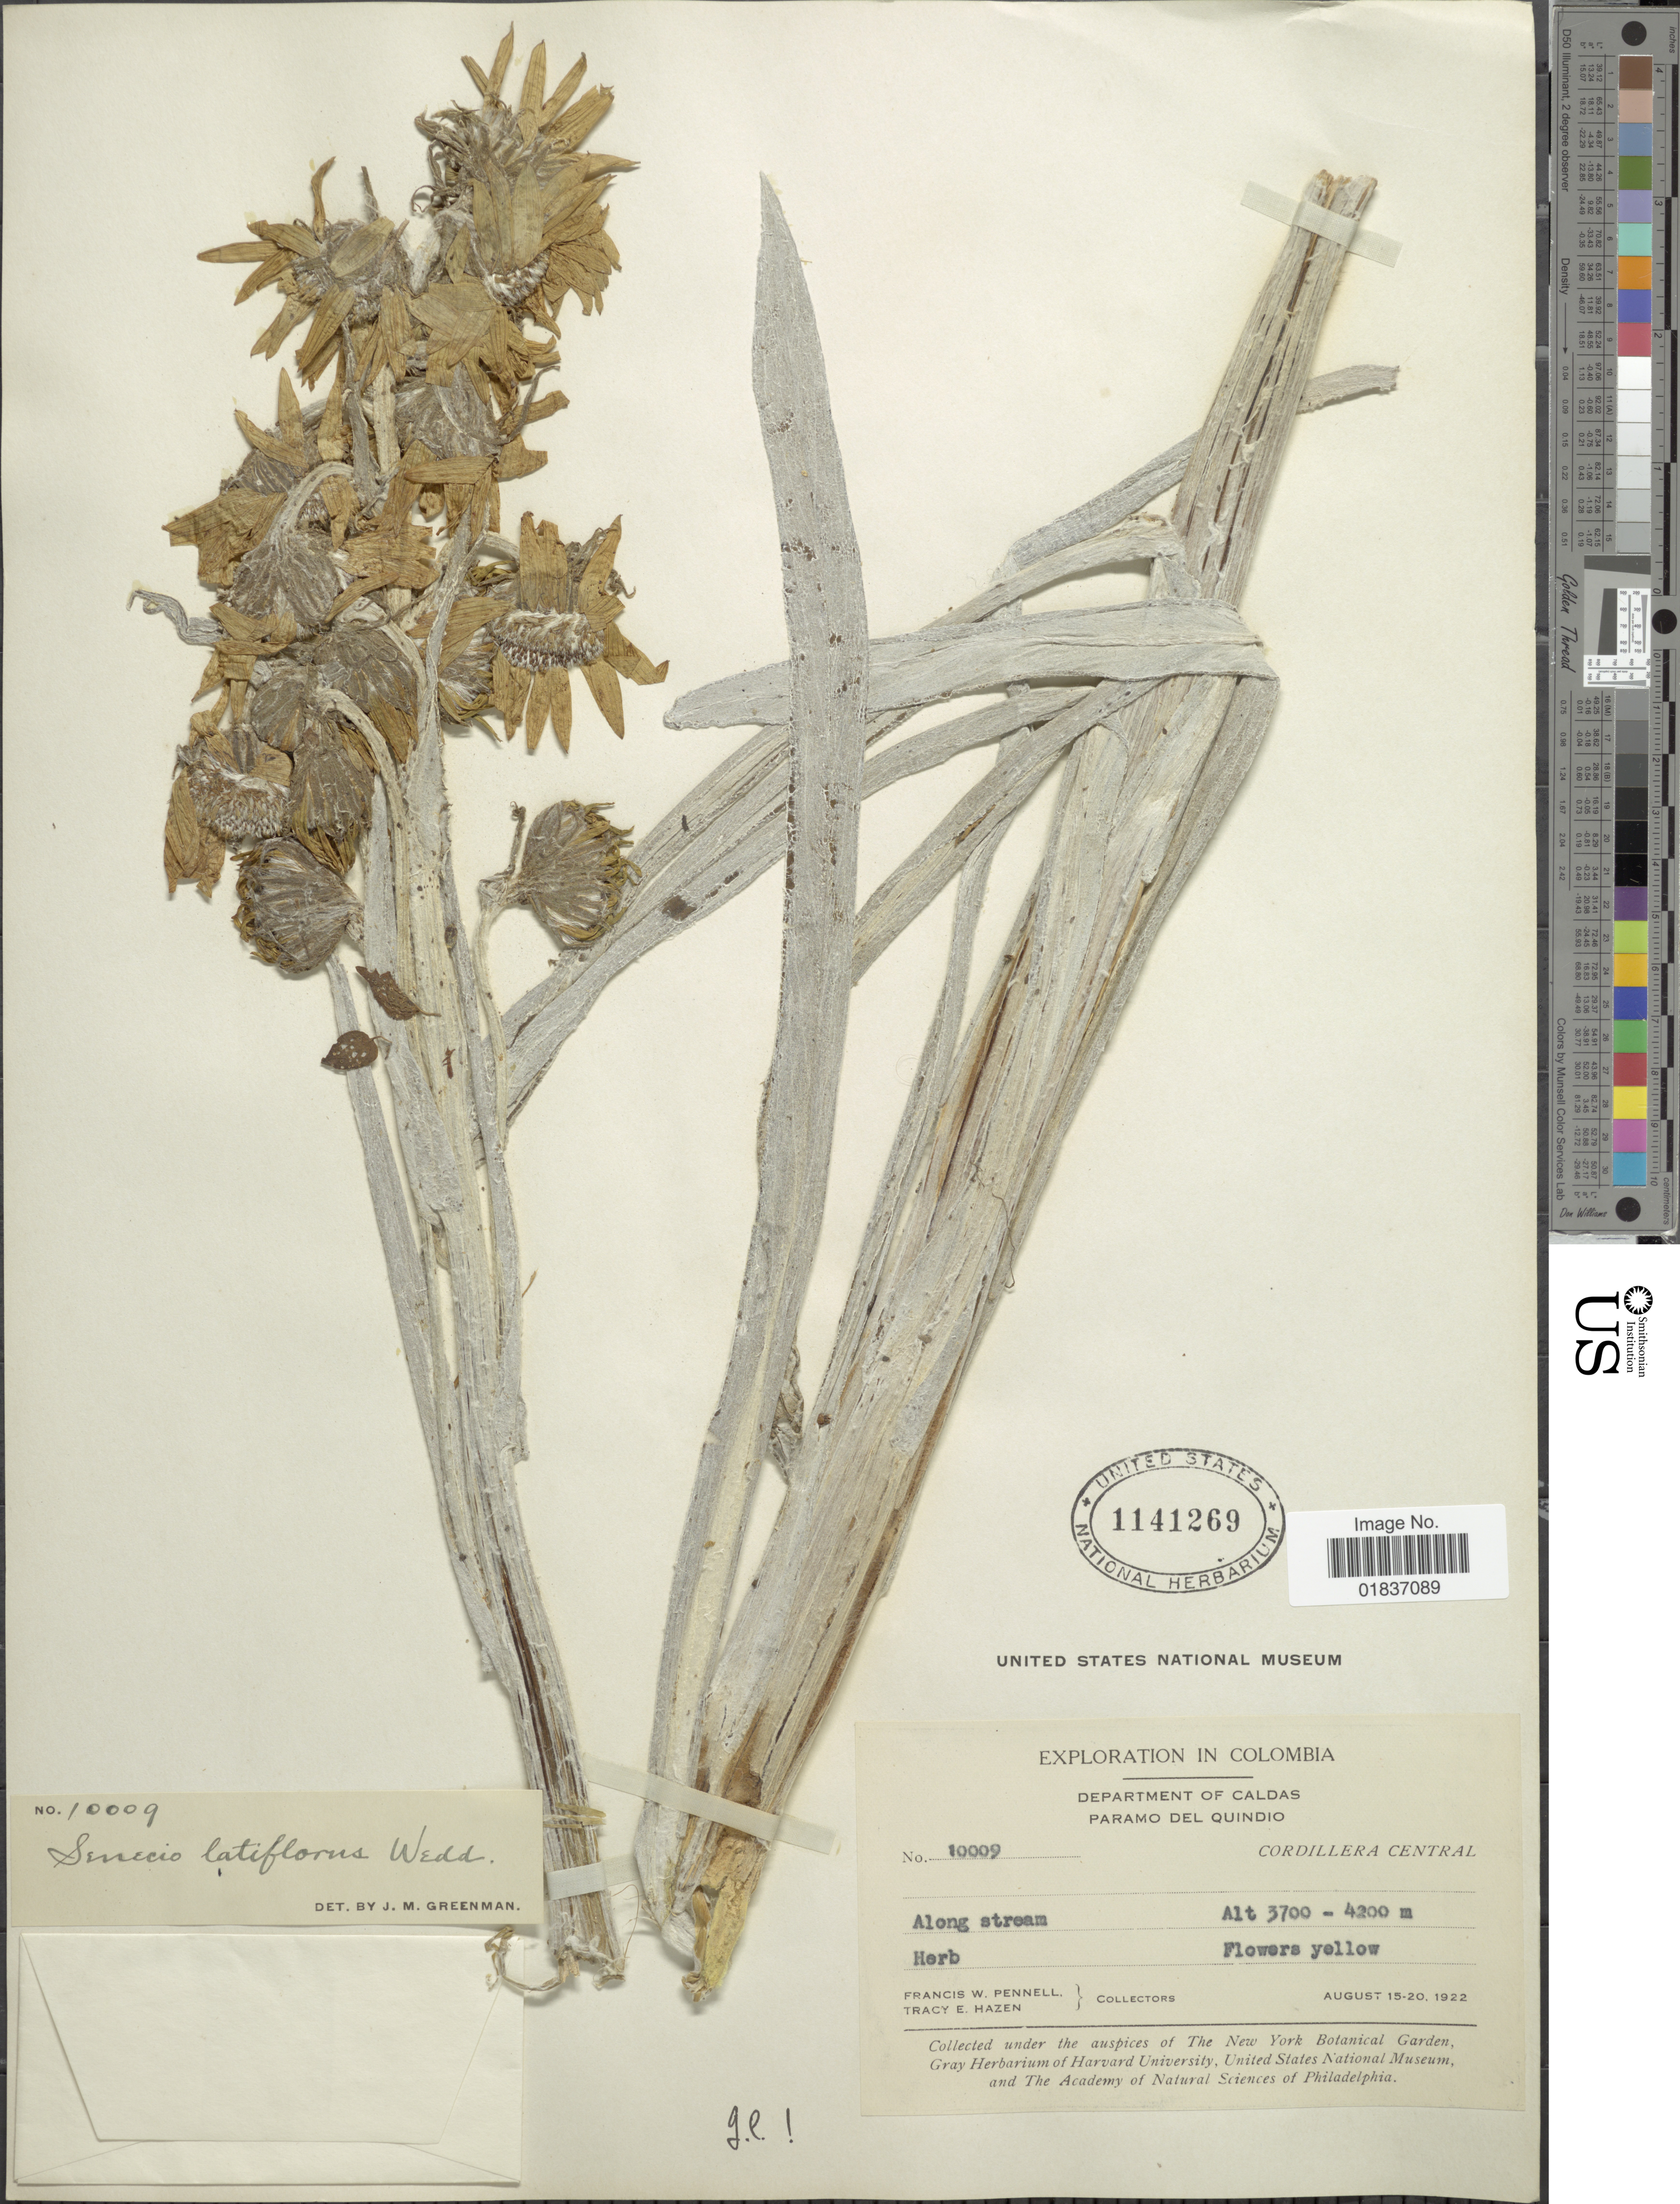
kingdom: Plantae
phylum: Tracheophyta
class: Magnoliopsida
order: Asterales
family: Asteraceae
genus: Senecio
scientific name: Senecio latiflorus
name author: Wedd.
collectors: F. W. Pennell & T. E. Hazen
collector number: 10009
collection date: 1922-08-15/1922-08-20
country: Colombia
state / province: Caldas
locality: Department of Caldas. Paramo del Quindio. Cordillera Central.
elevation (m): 3700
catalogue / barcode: US 1141269